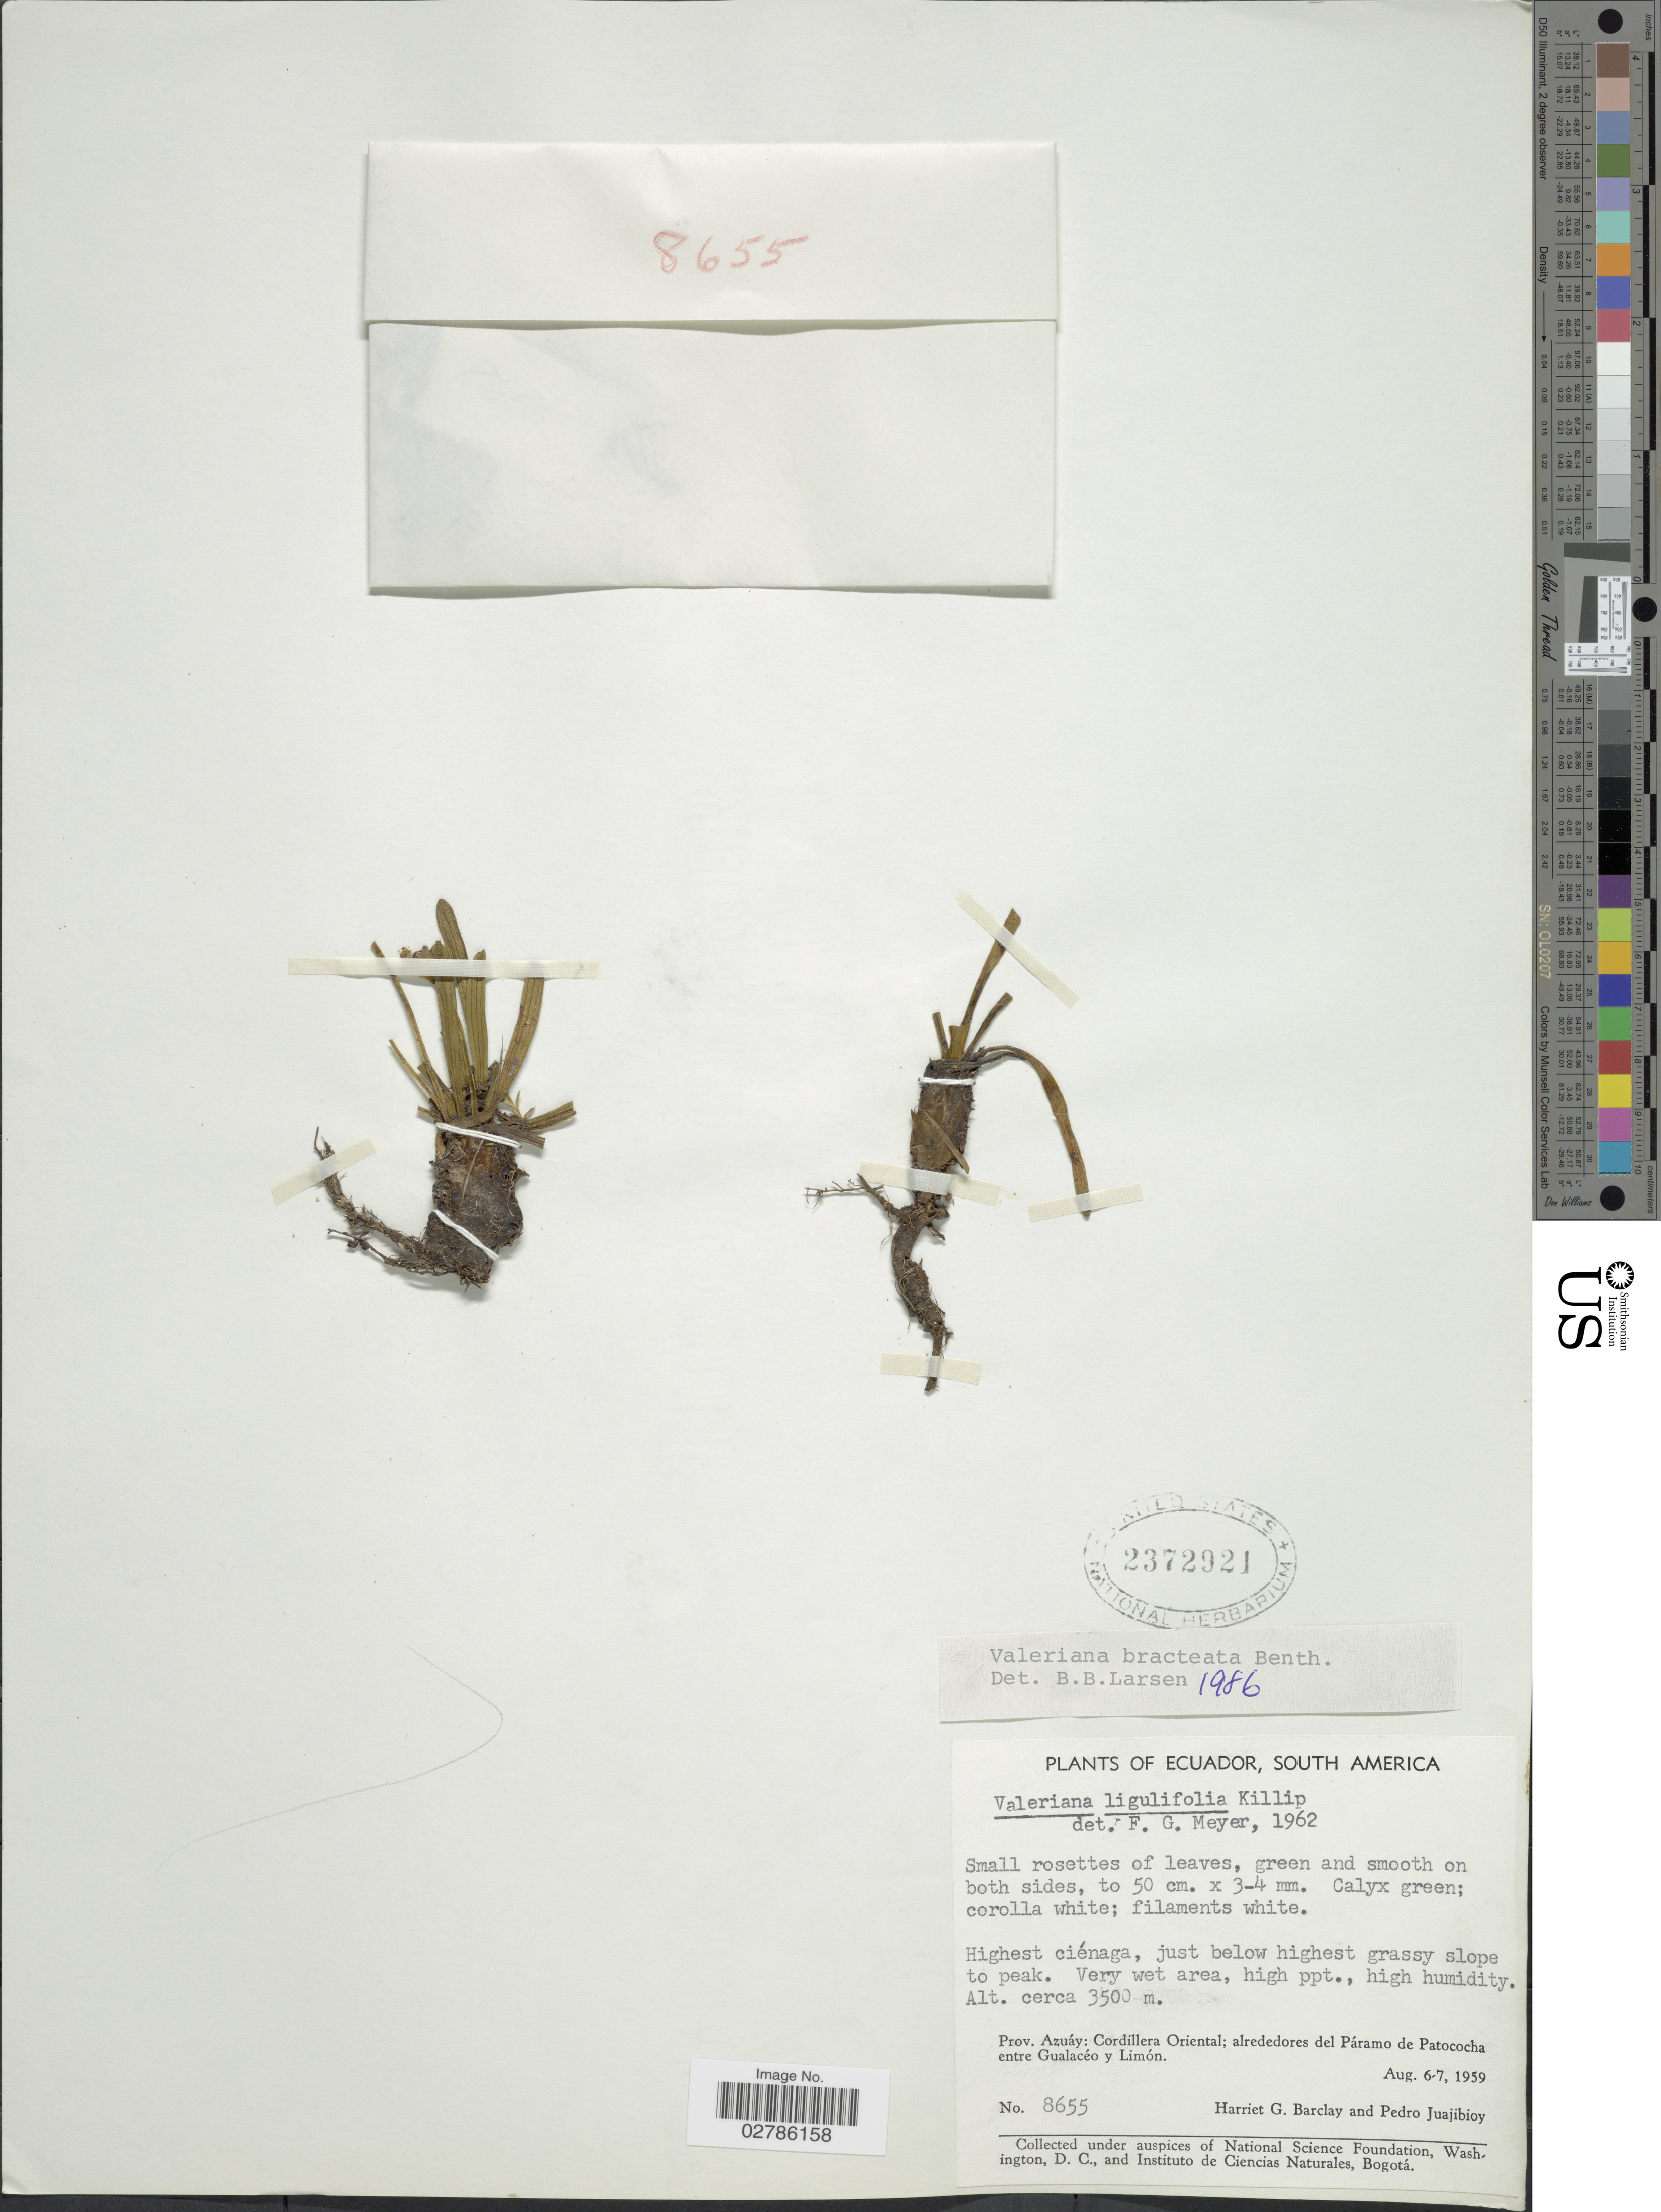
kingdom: Plantae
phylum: Tracheophyta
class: Magnoliopsida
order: Dipsacales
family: Caprifoliaceae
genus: Phyllactis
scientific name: Phyllactis bracteata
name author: (Benth.) Wedd.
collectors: H. G. Barclay & P. Juajibioy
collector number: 8655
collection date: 1959-08-06/1959-08-07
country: Ecuador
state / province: Azuay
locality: Highest ciénaga, just below highest grassy slope to peak, Prov. Azuáy, Cordillera Oriental, alrededores del Páramo de Patococha entre Gualacéo y Limón.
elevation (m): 3500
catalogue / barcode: US 2372921